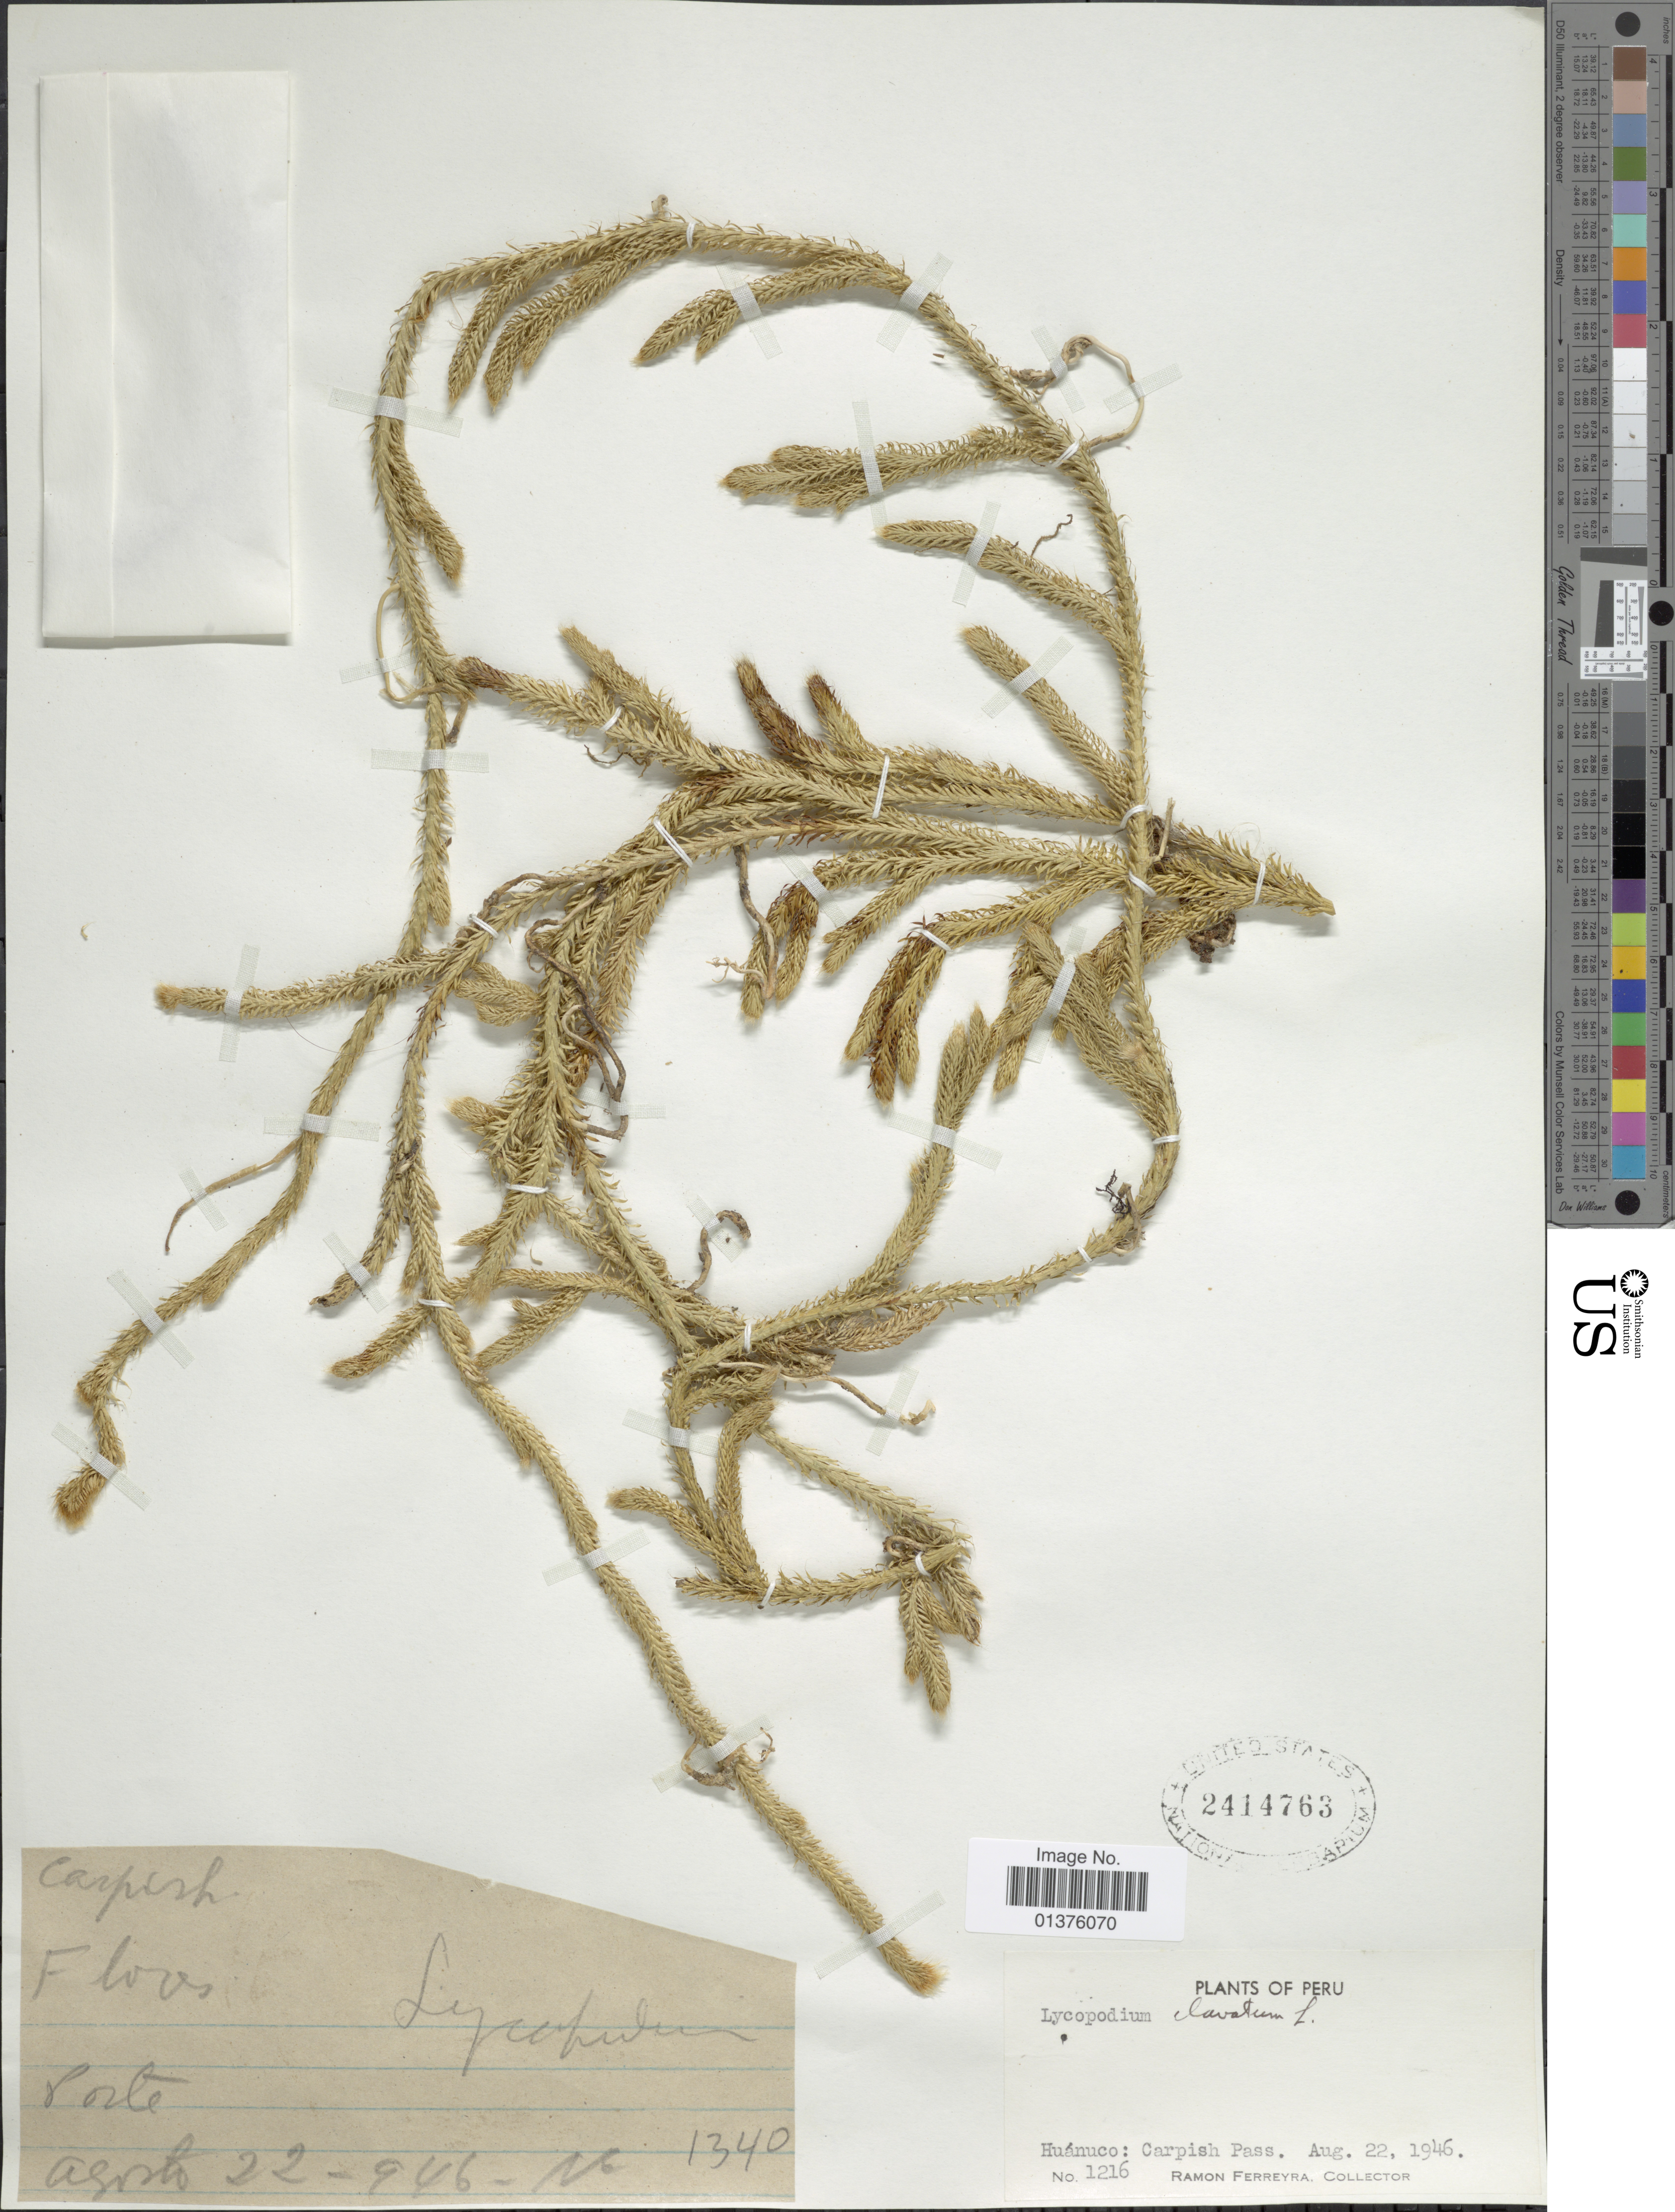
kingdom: Plantae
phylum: Tracheophyta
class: Lycopodiopsida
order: Lycopodiales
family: Lycopodiaceae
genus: Lycopodium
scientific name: Lycopodium clavatum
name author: L.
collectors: R. A. Ferreyra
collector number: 1216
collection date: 1946-08-22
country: Peru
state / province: Huánuco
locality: Carpish Pass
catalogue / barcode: US 2414763